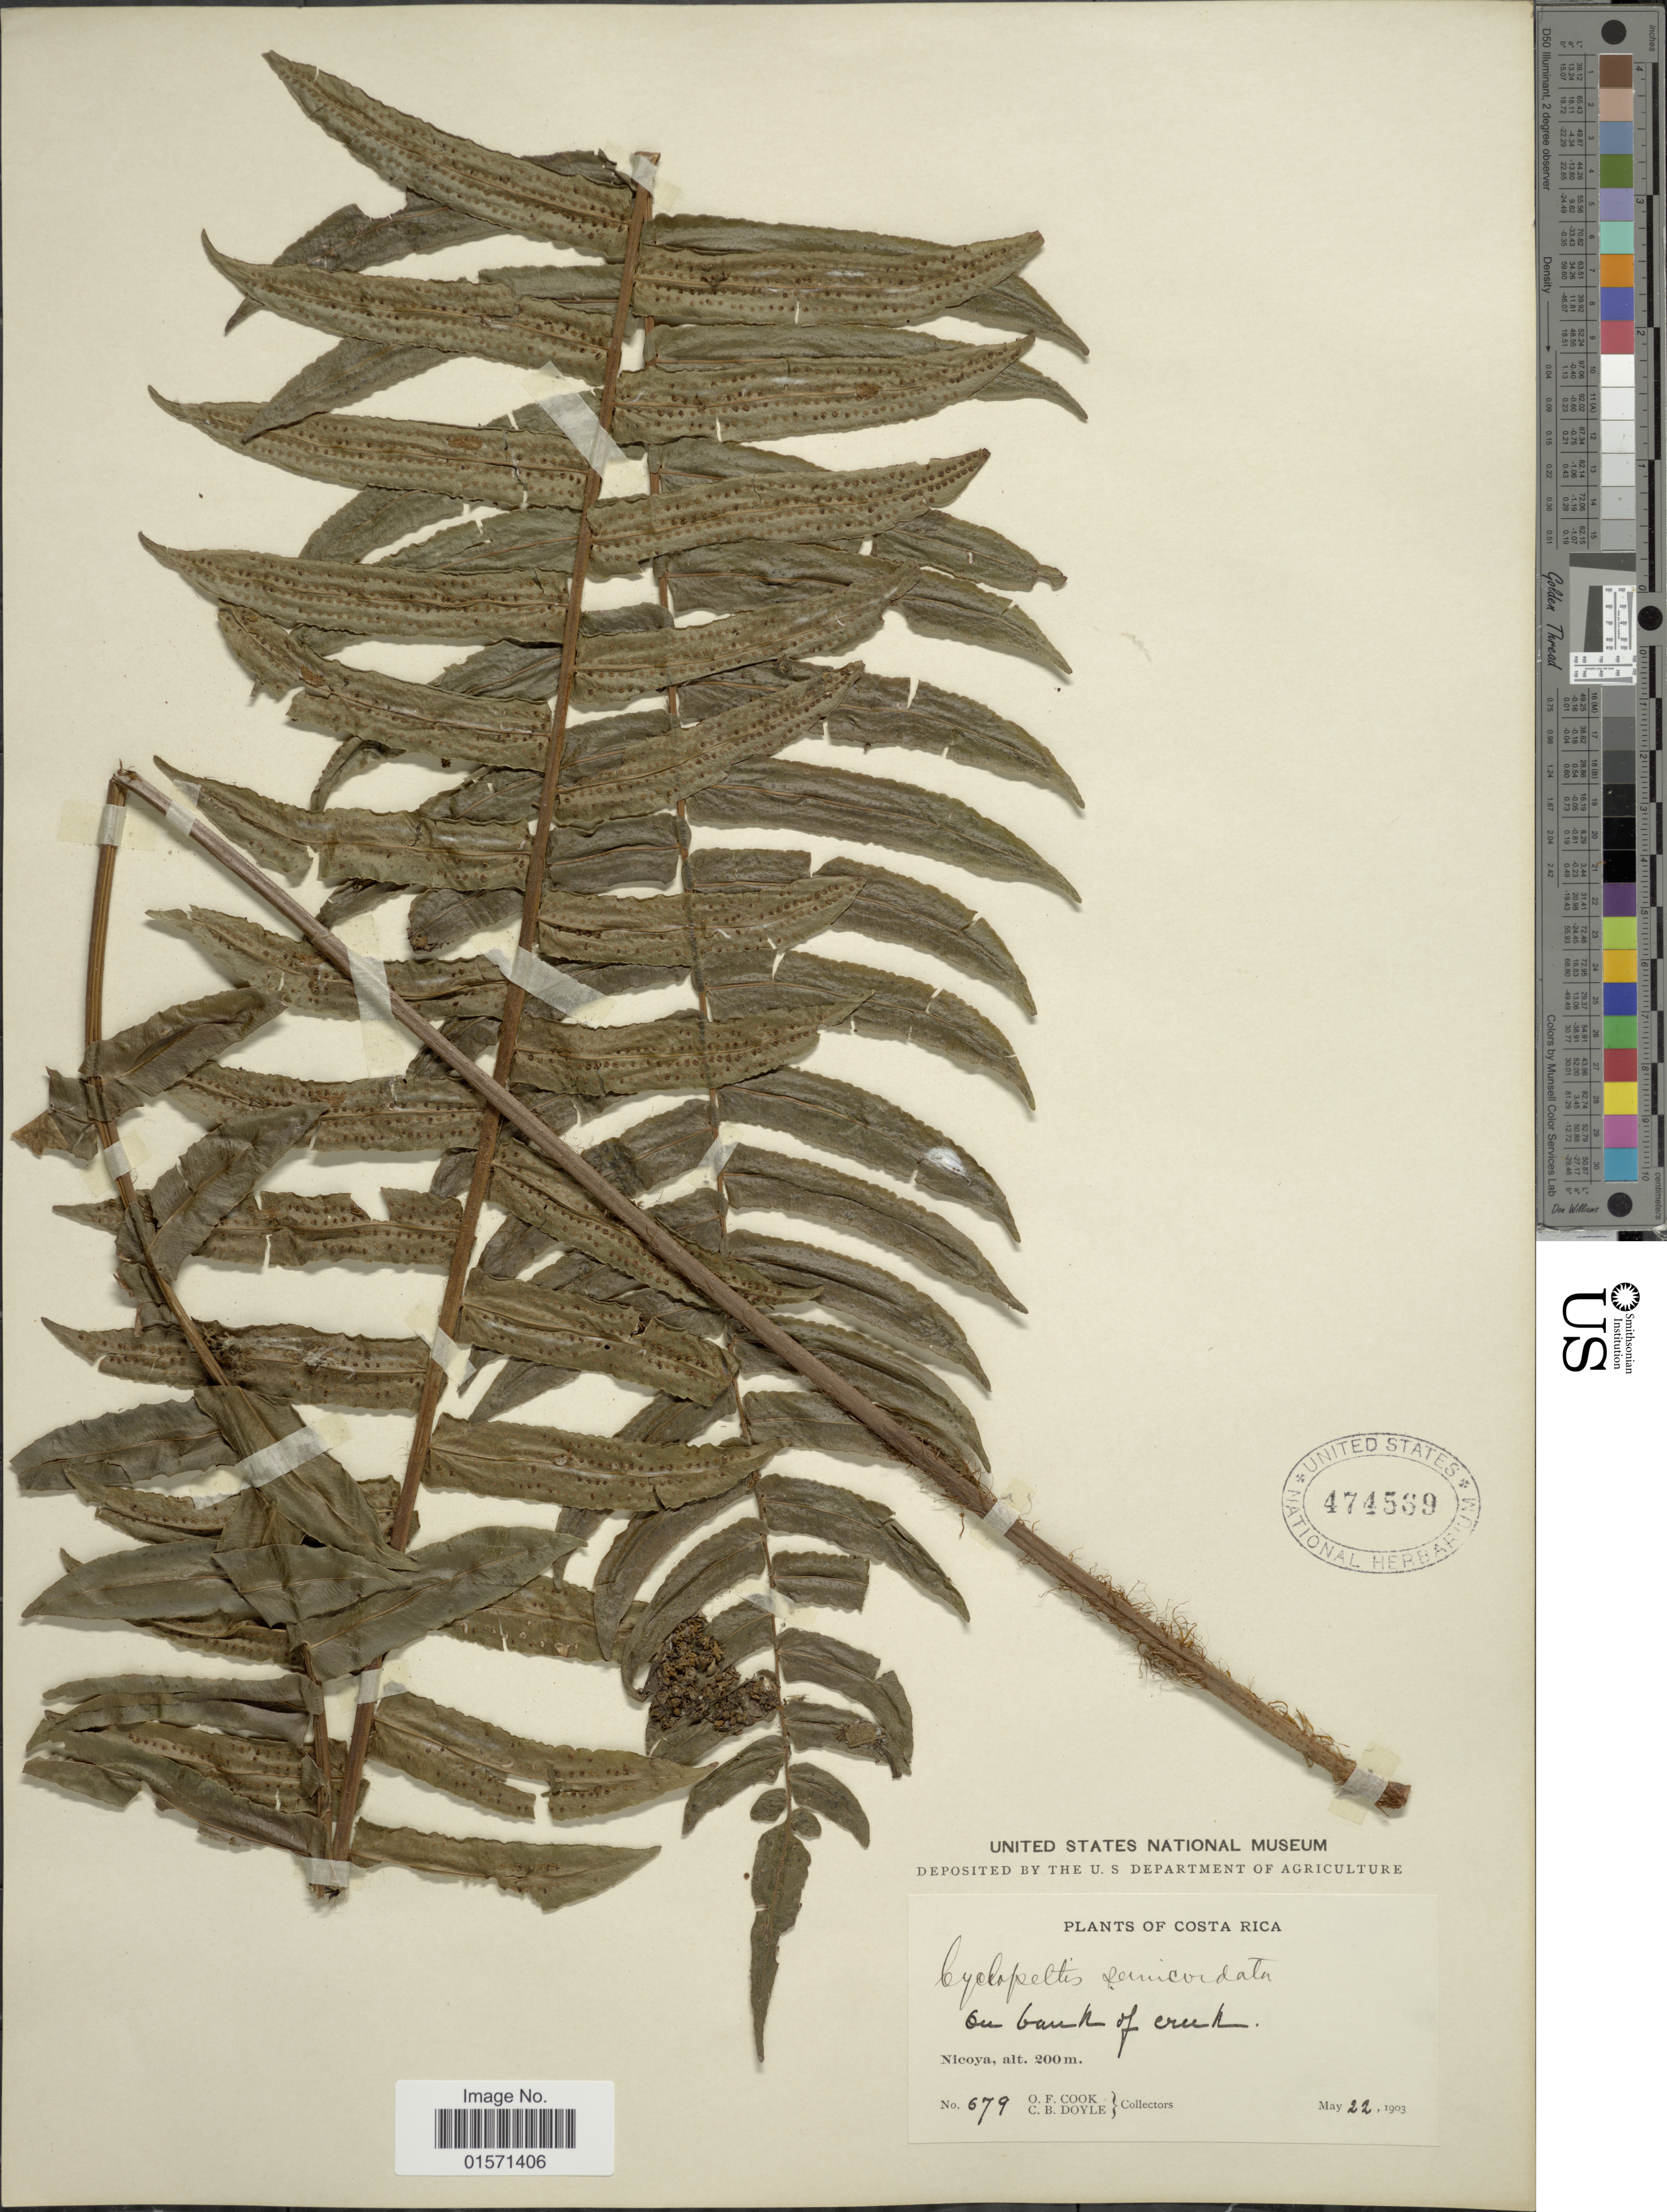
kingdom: Plantae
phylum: Tracheophyta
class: Polypodiopsida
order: Polypodiales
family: Lomariopsidaceae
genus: Cyclopeltis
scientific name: Cyclopeltis semicordata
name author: (Sw.) J. Sm.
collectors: O. F. Cook & C. Doyle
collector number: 679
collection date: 1903-05-22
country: Costa Rica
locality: Nicoya. On bank of Creek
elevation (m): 200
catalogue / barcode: US 474569